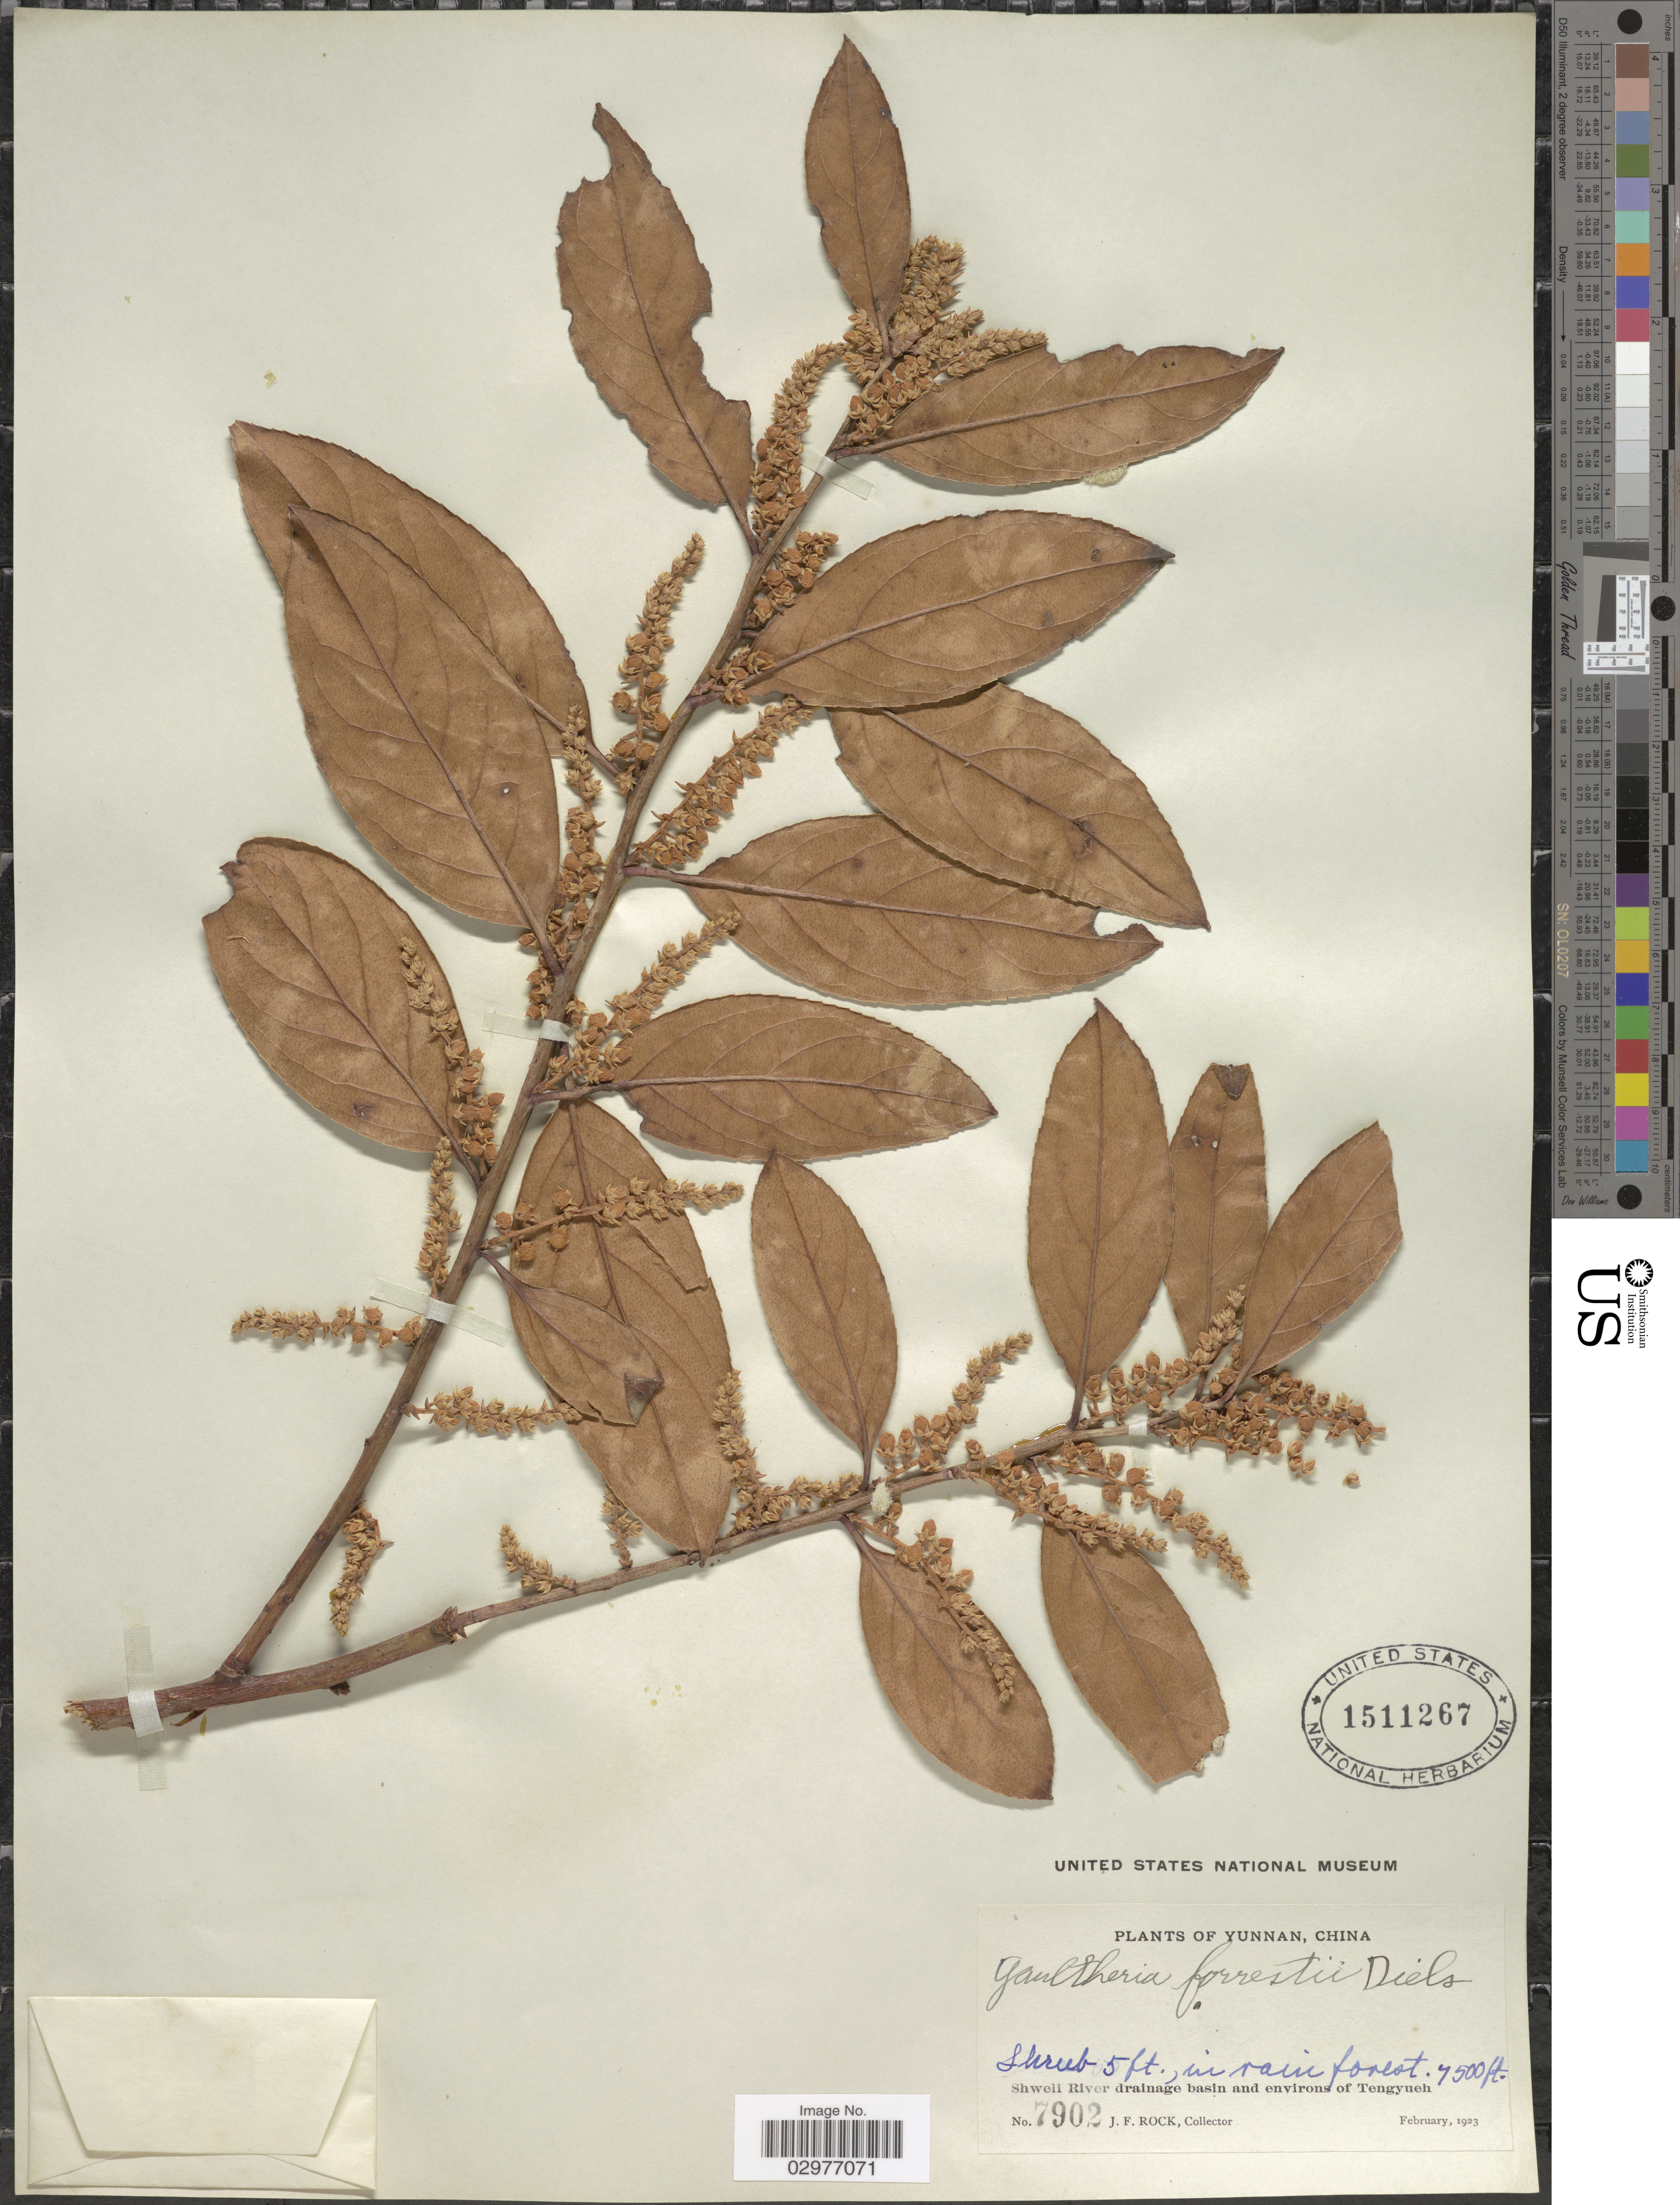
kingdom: Plantae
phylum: Tracheophyta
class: Magnoliopsida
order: Ericales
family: Ericaceae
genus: Gaultheria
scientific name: Gaultheria forrestii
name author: Diels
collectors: J. Rock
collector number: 7902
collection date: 1923-02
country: China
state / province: Yunnan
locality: Shweli River drainage basin and environs of Tengyueh.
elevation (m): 2286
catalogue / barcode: US 1511267